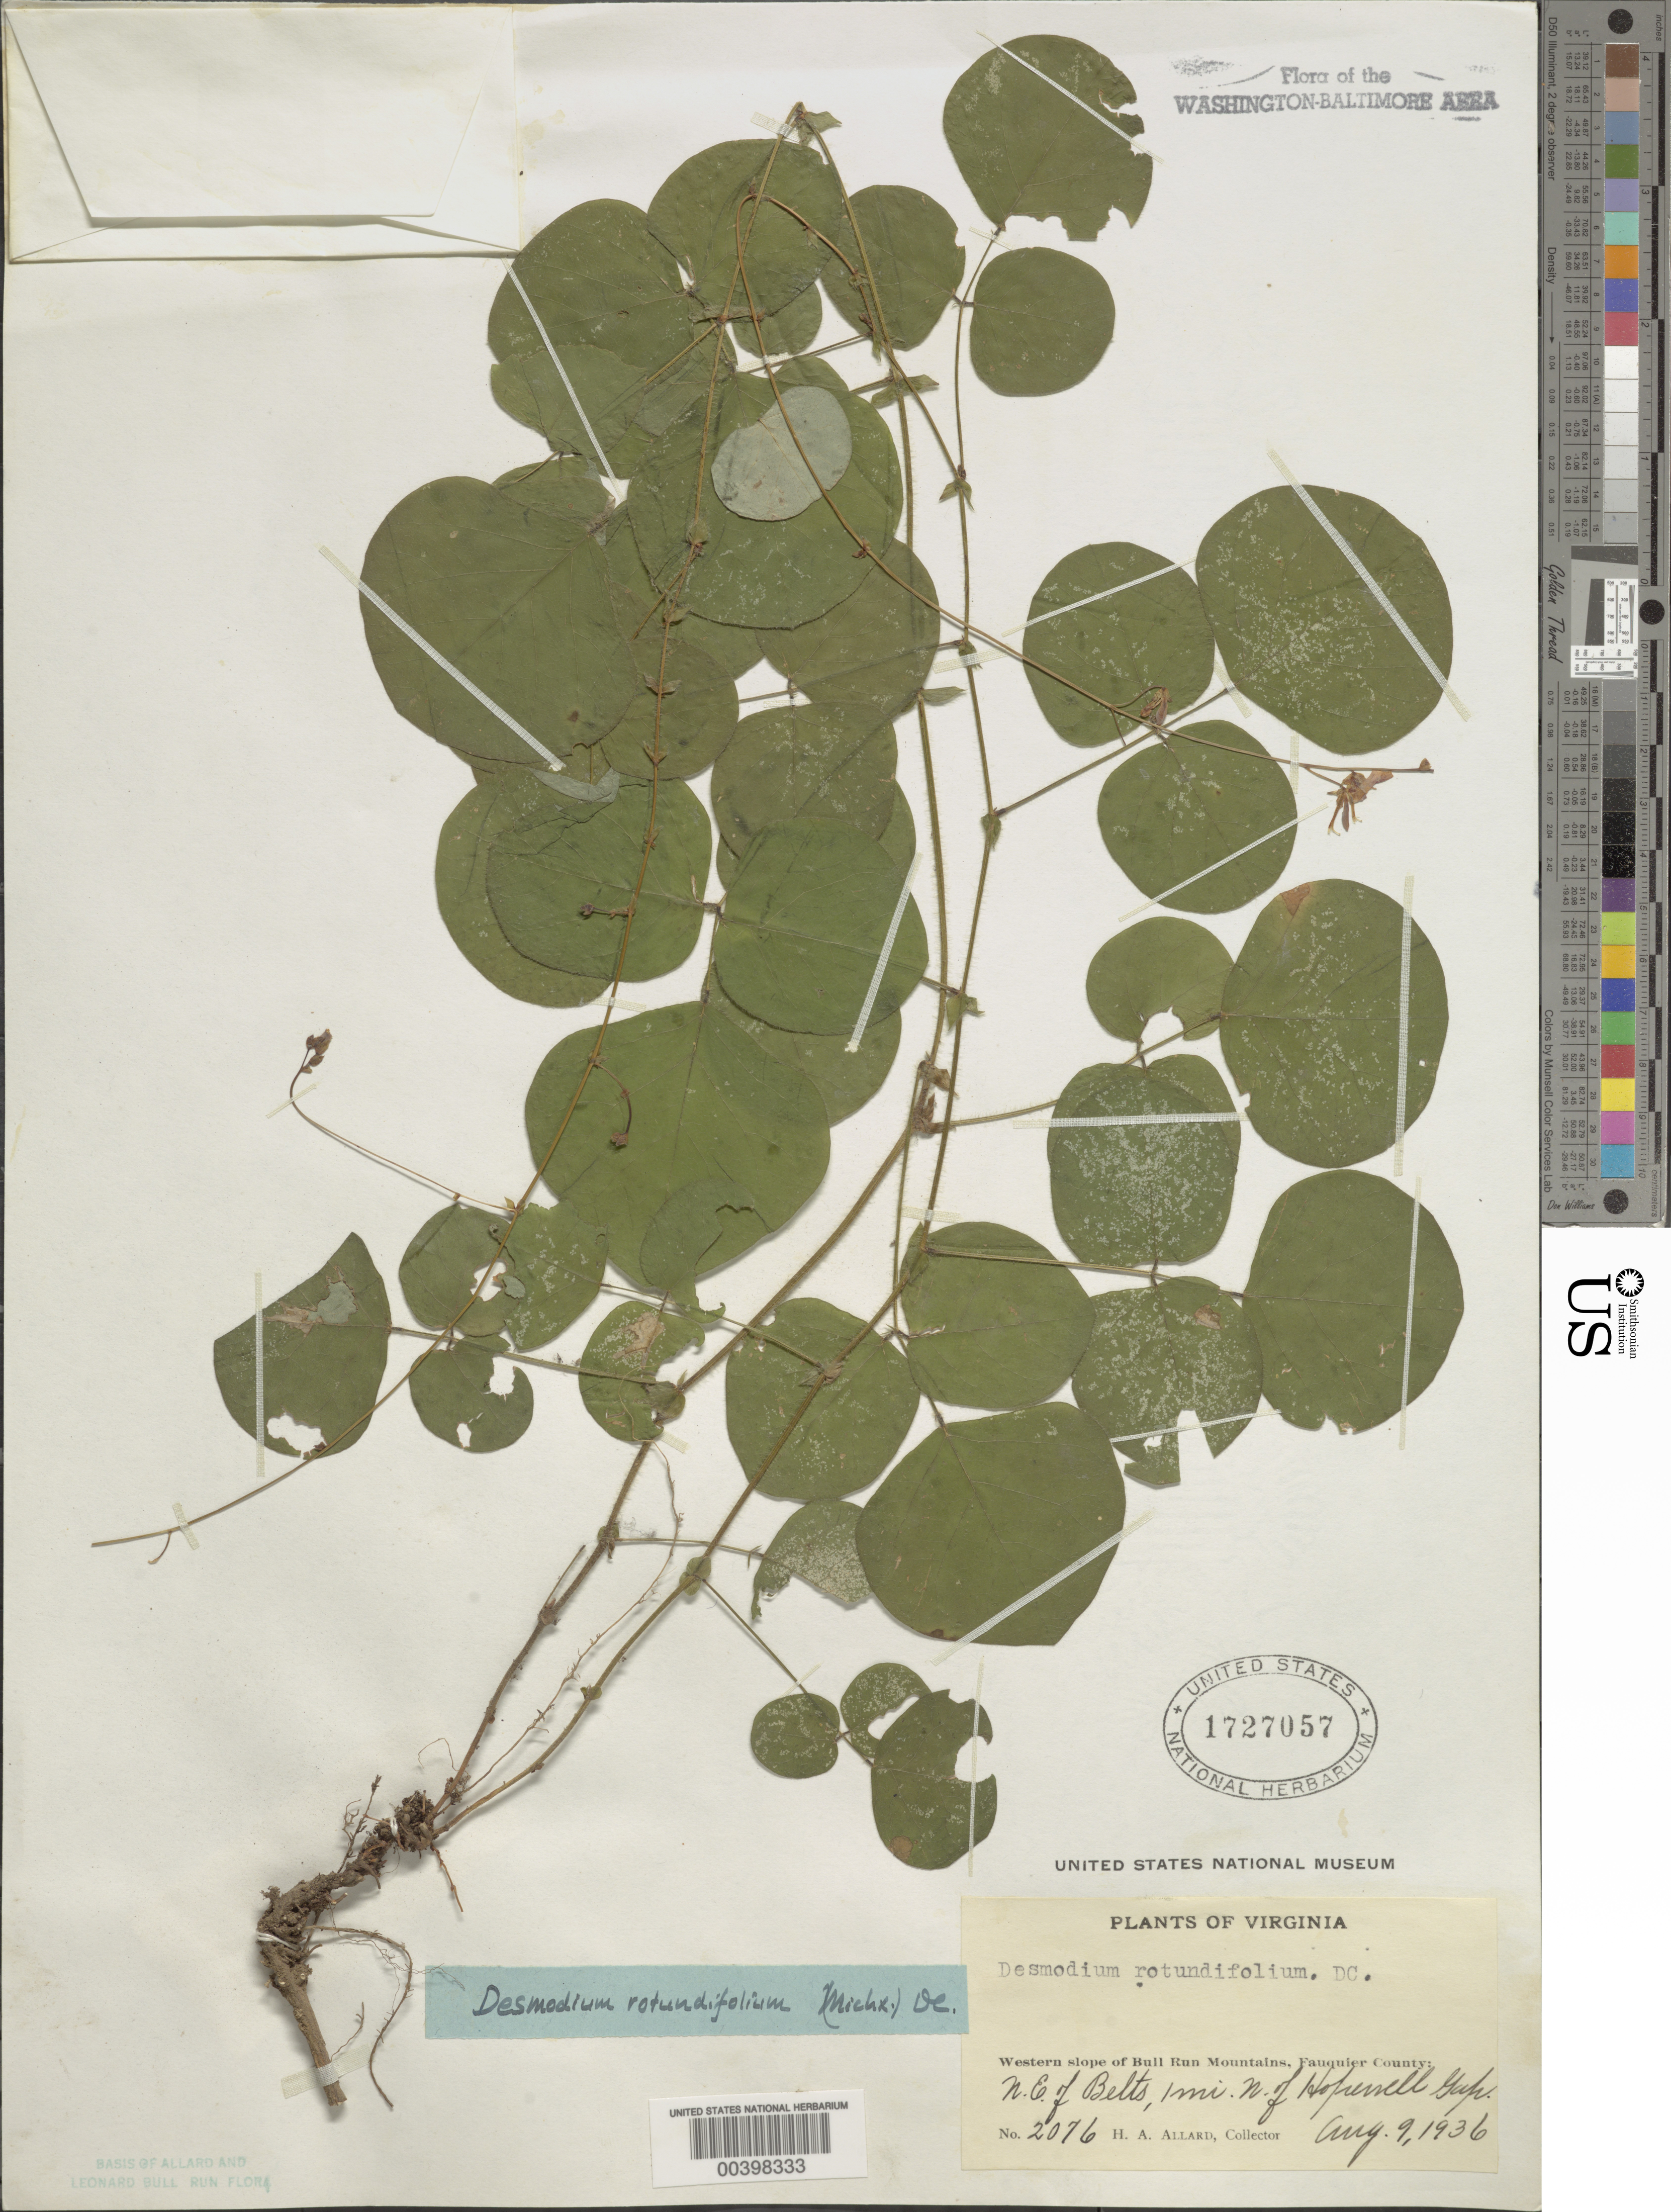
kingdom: Plantae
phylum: Tracheophyta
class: Magnoliopsida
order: Fabales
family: Fabaceae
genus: Desmodium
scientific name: Desmodium rotundifolium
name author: DC.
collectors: H. A. Allard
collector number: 2076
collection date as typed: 09 Aug 1936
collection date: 1936-08-09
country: United States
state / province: Virginia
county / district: Fauquier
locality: North of Hopewell Gap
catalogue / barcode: US 1727057